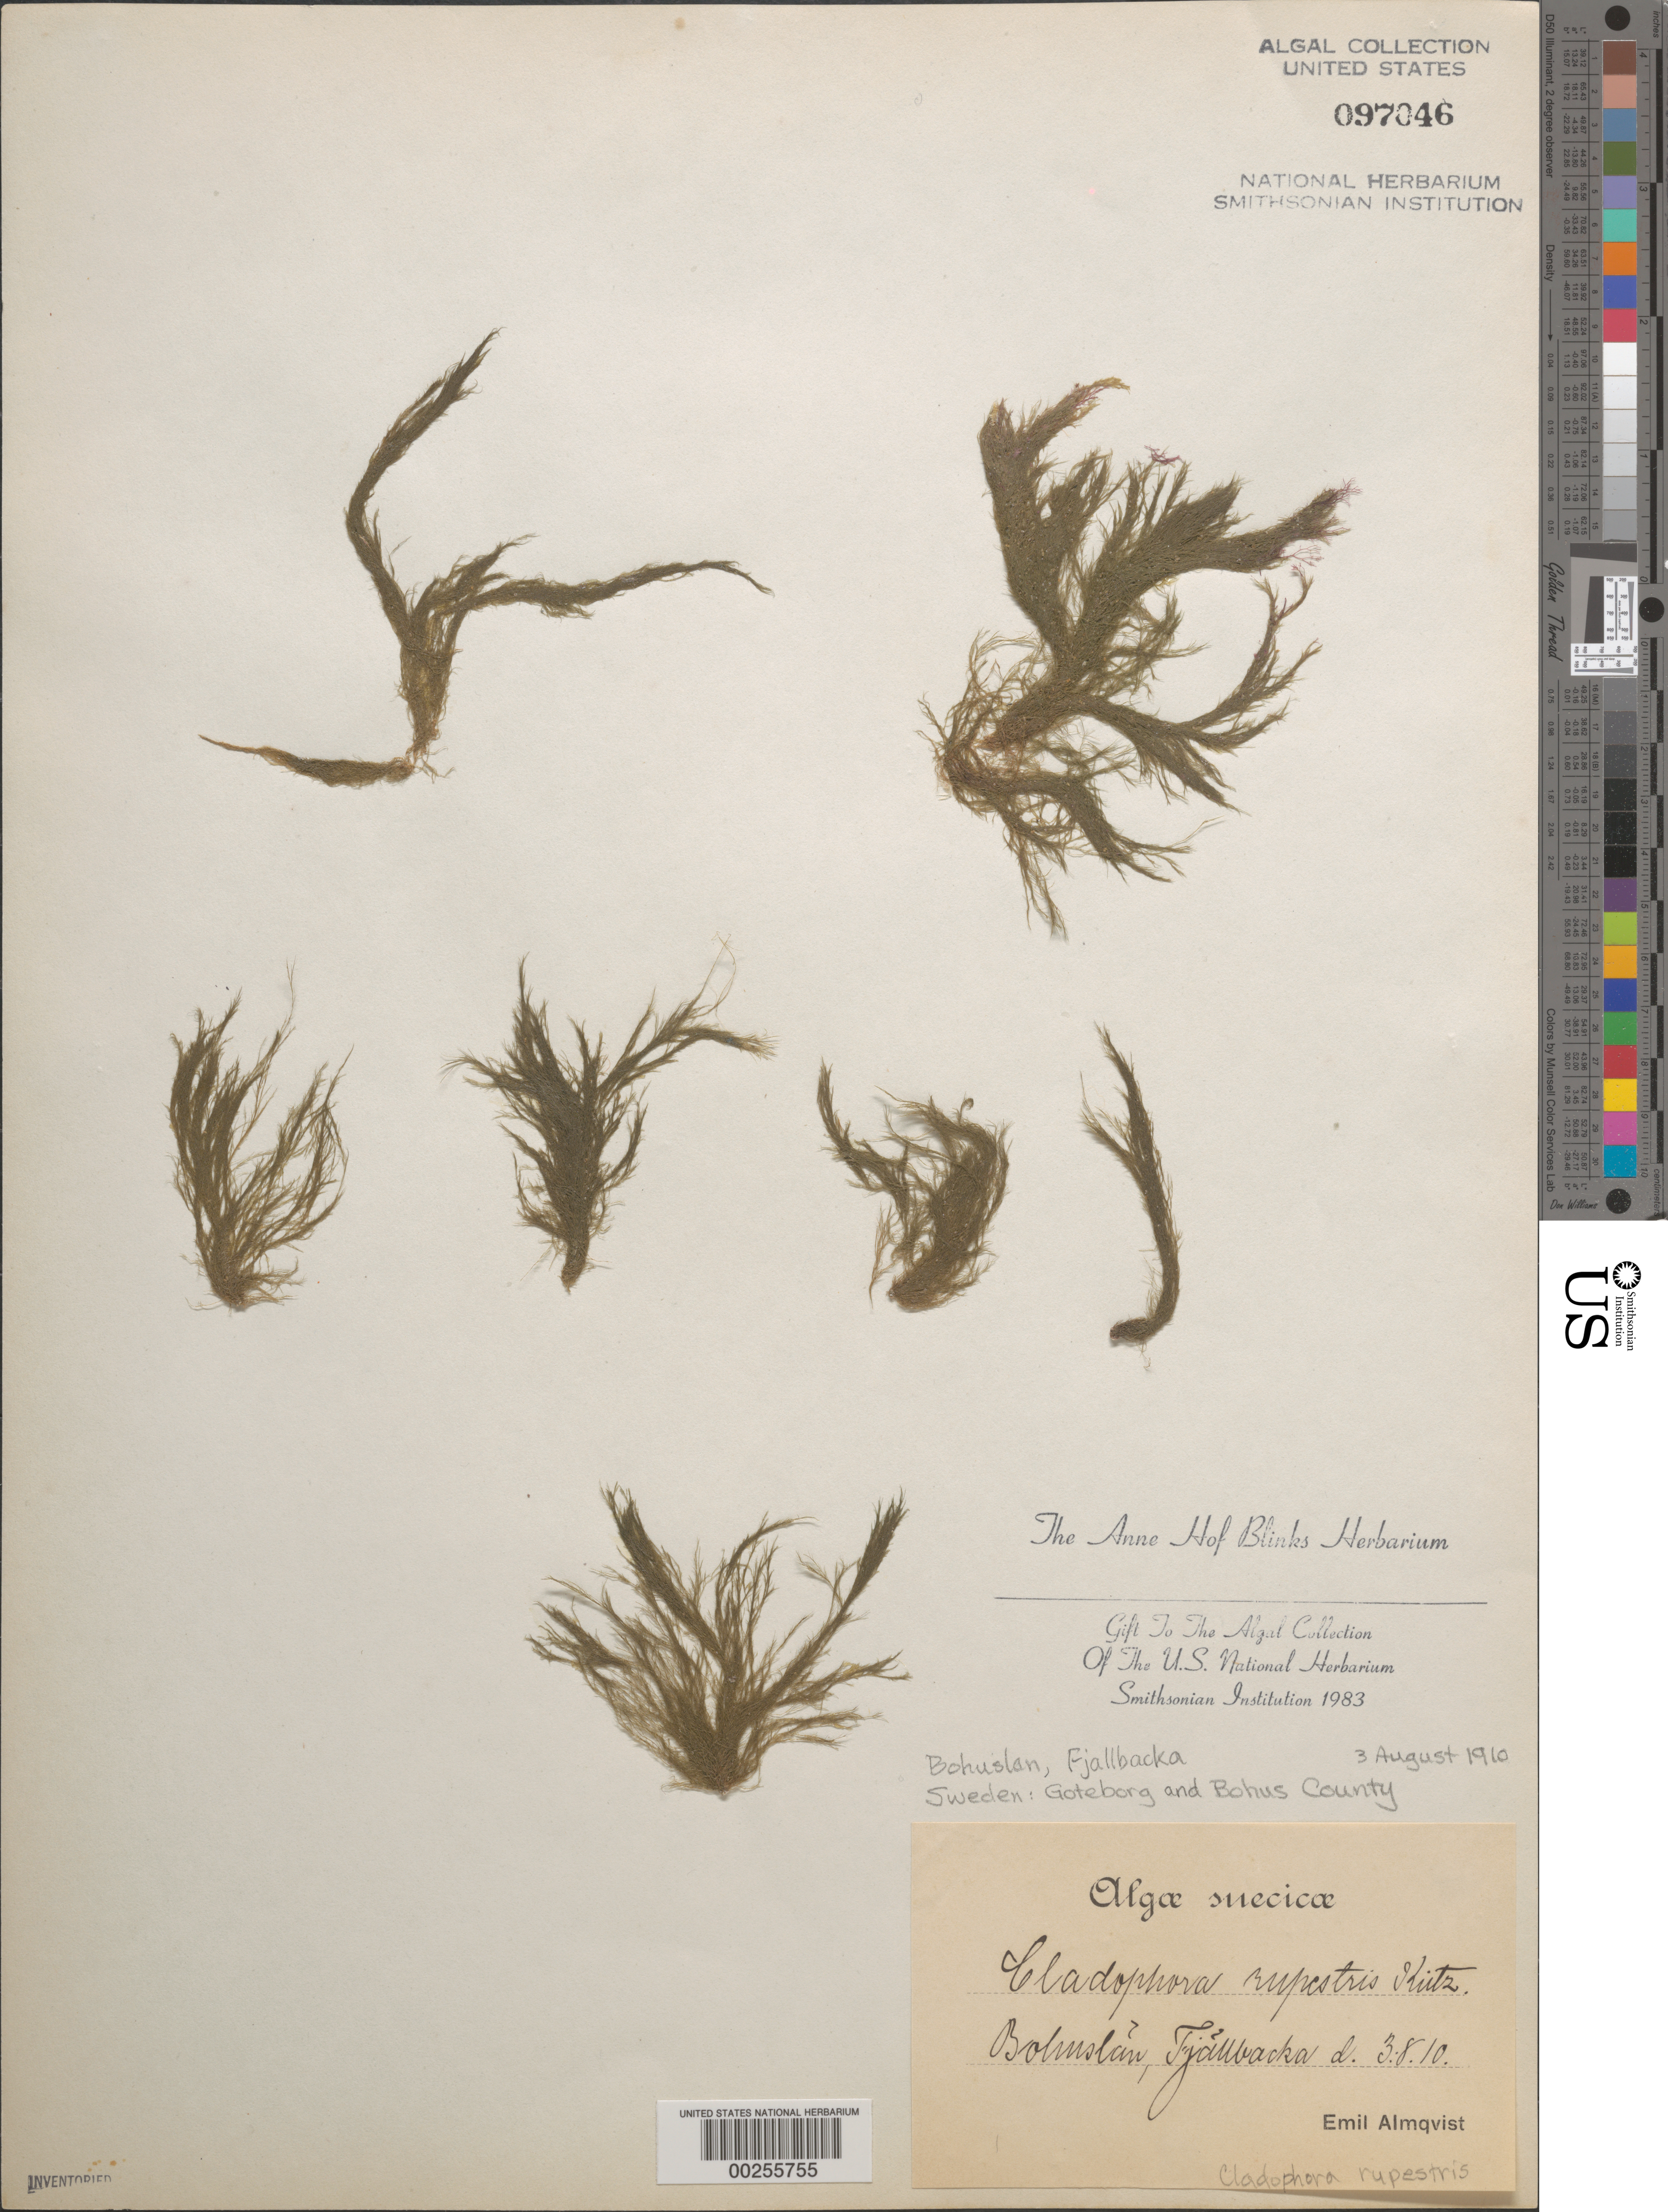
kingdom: Plantae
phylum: Chlorophyta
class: Ulvophyceae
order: Cladophorales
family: Cladophoraceae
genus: Cladophora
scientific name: Cladophora rupestris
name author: (Roth) Kütz.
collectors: E. Almqvist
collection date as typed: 03 Aug 1910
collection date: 1910-08-03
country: Sweden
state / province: Västra Götaland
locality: Bohuslan, fjallbacka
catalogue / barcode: US 97046